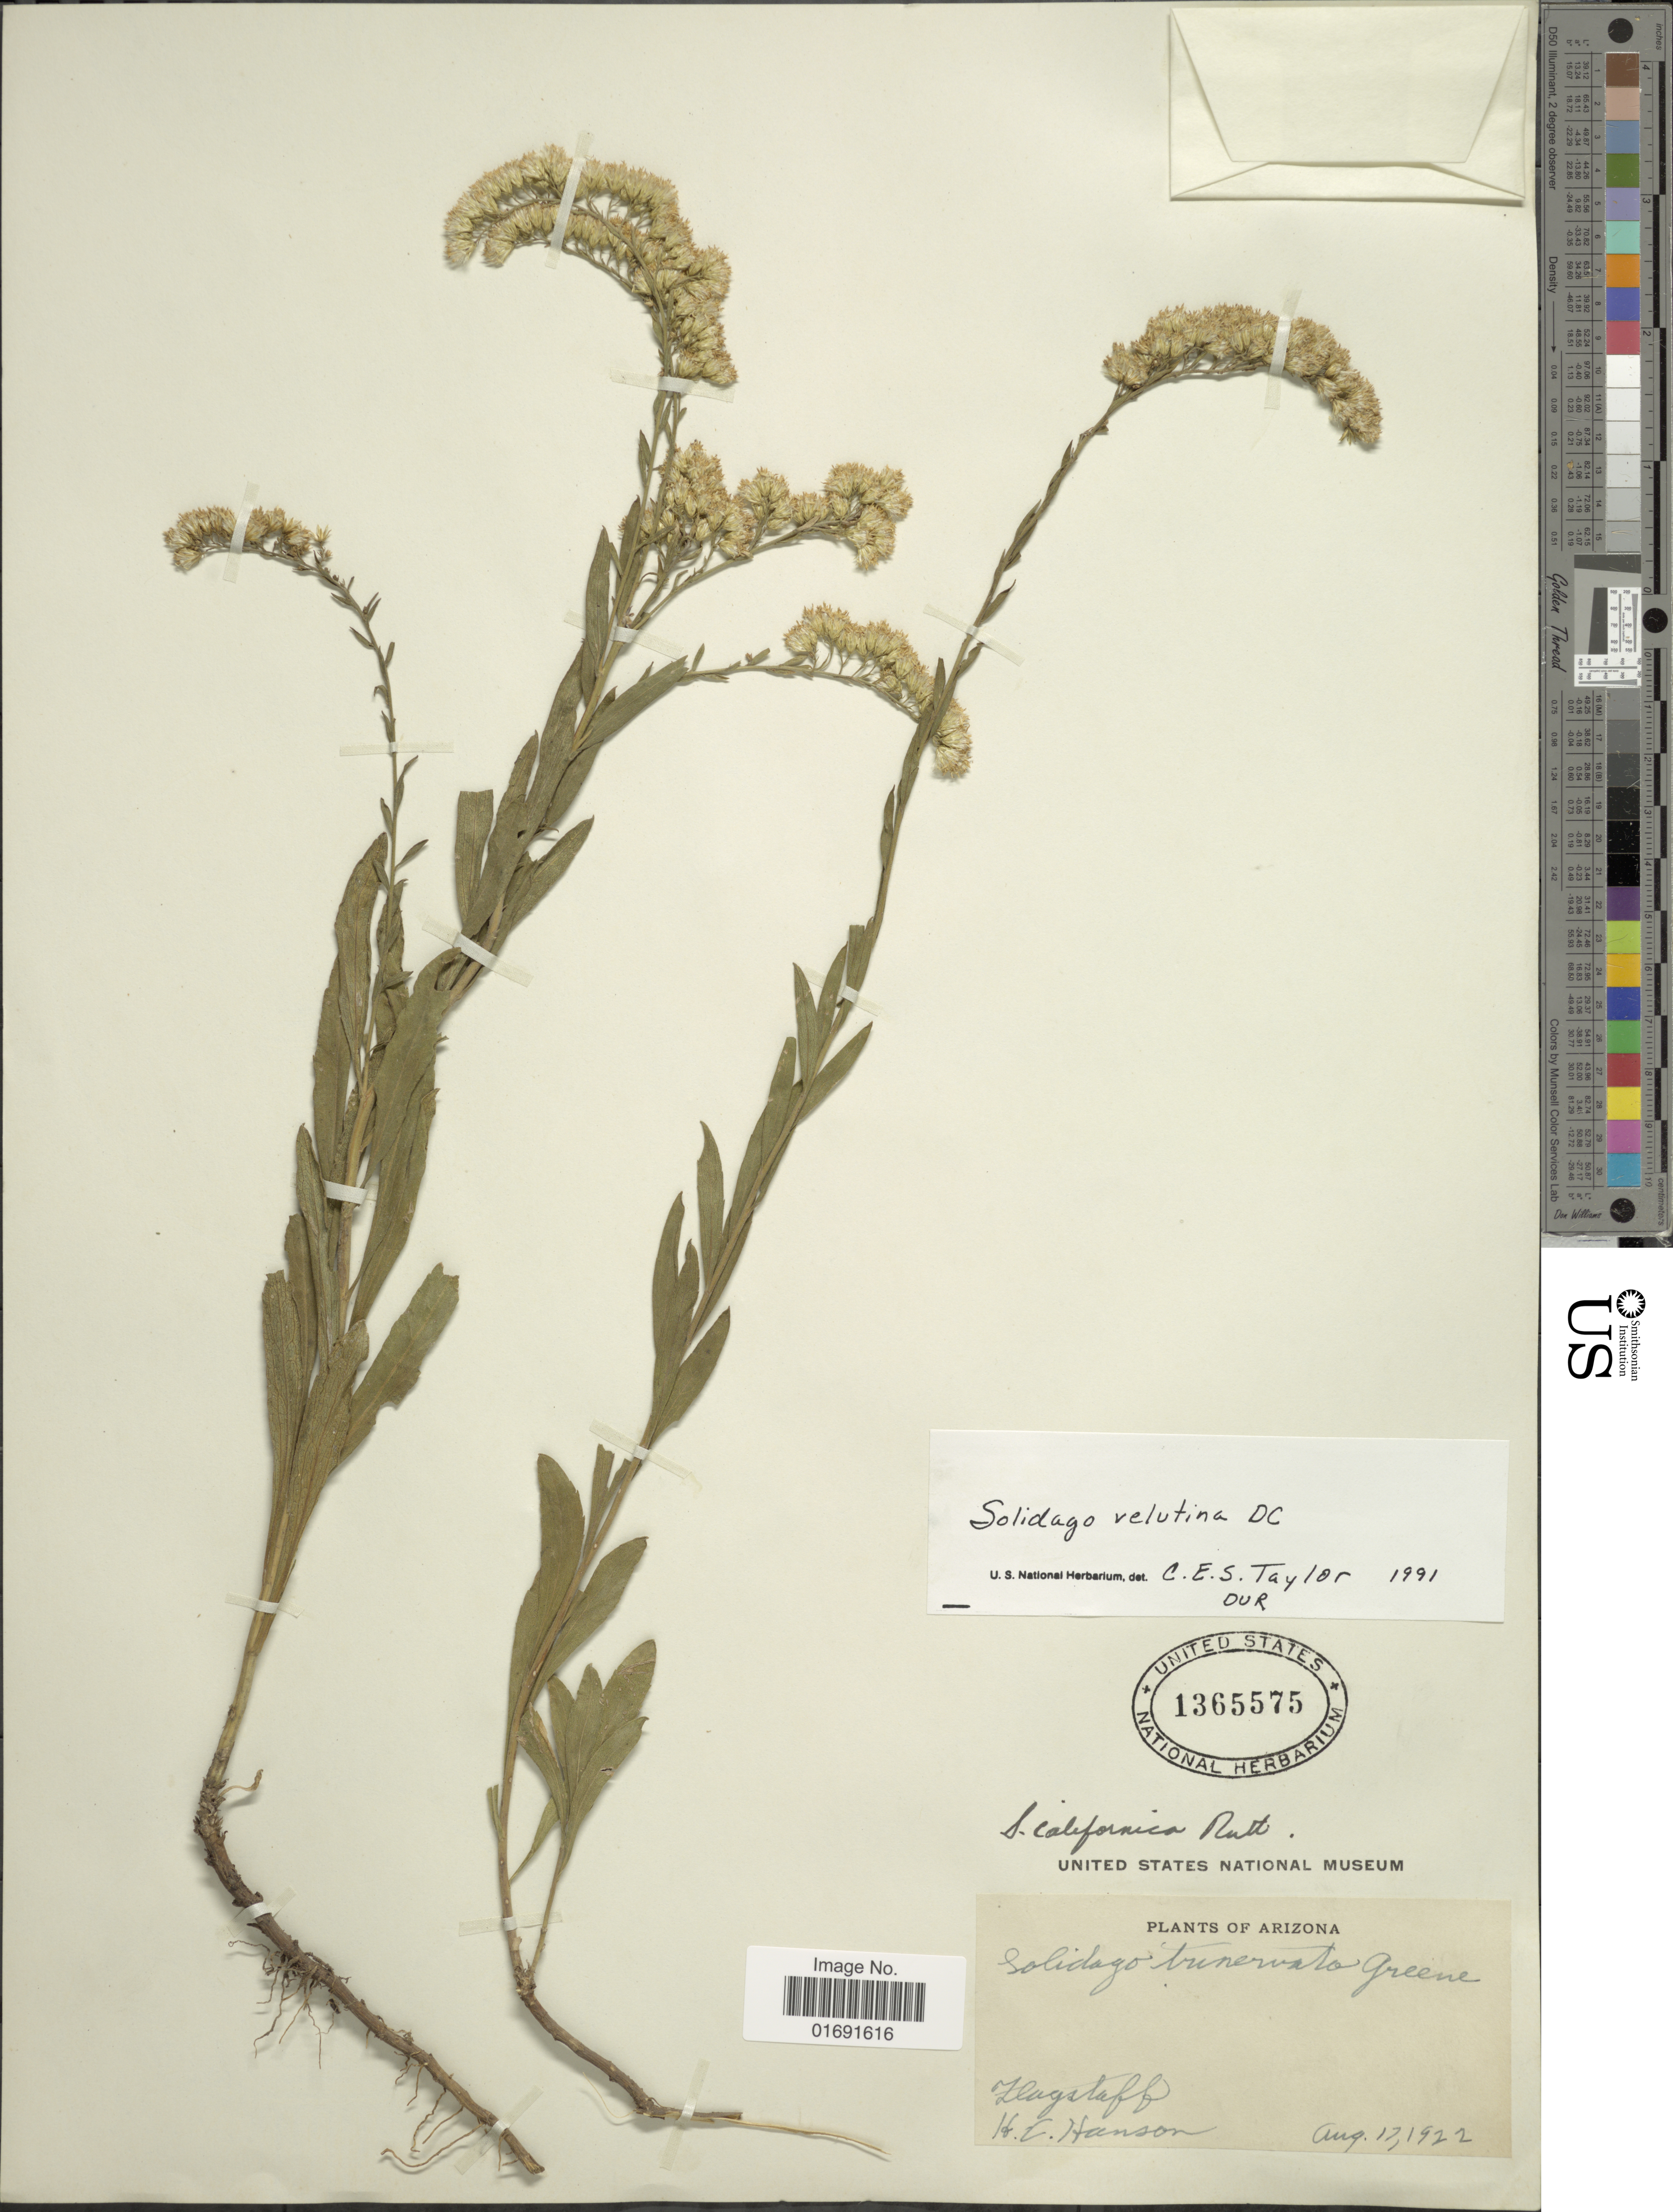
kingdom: Plantae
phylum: Tracheophyta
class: Magnoliopsida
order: Asterales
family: Asteraceae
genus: Solidago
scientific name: Solidago velutina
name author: DC.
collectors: H. Hanson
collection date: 1922-08-17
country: United States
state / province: Arizona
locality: Flagstaff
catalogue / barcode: US 1365575